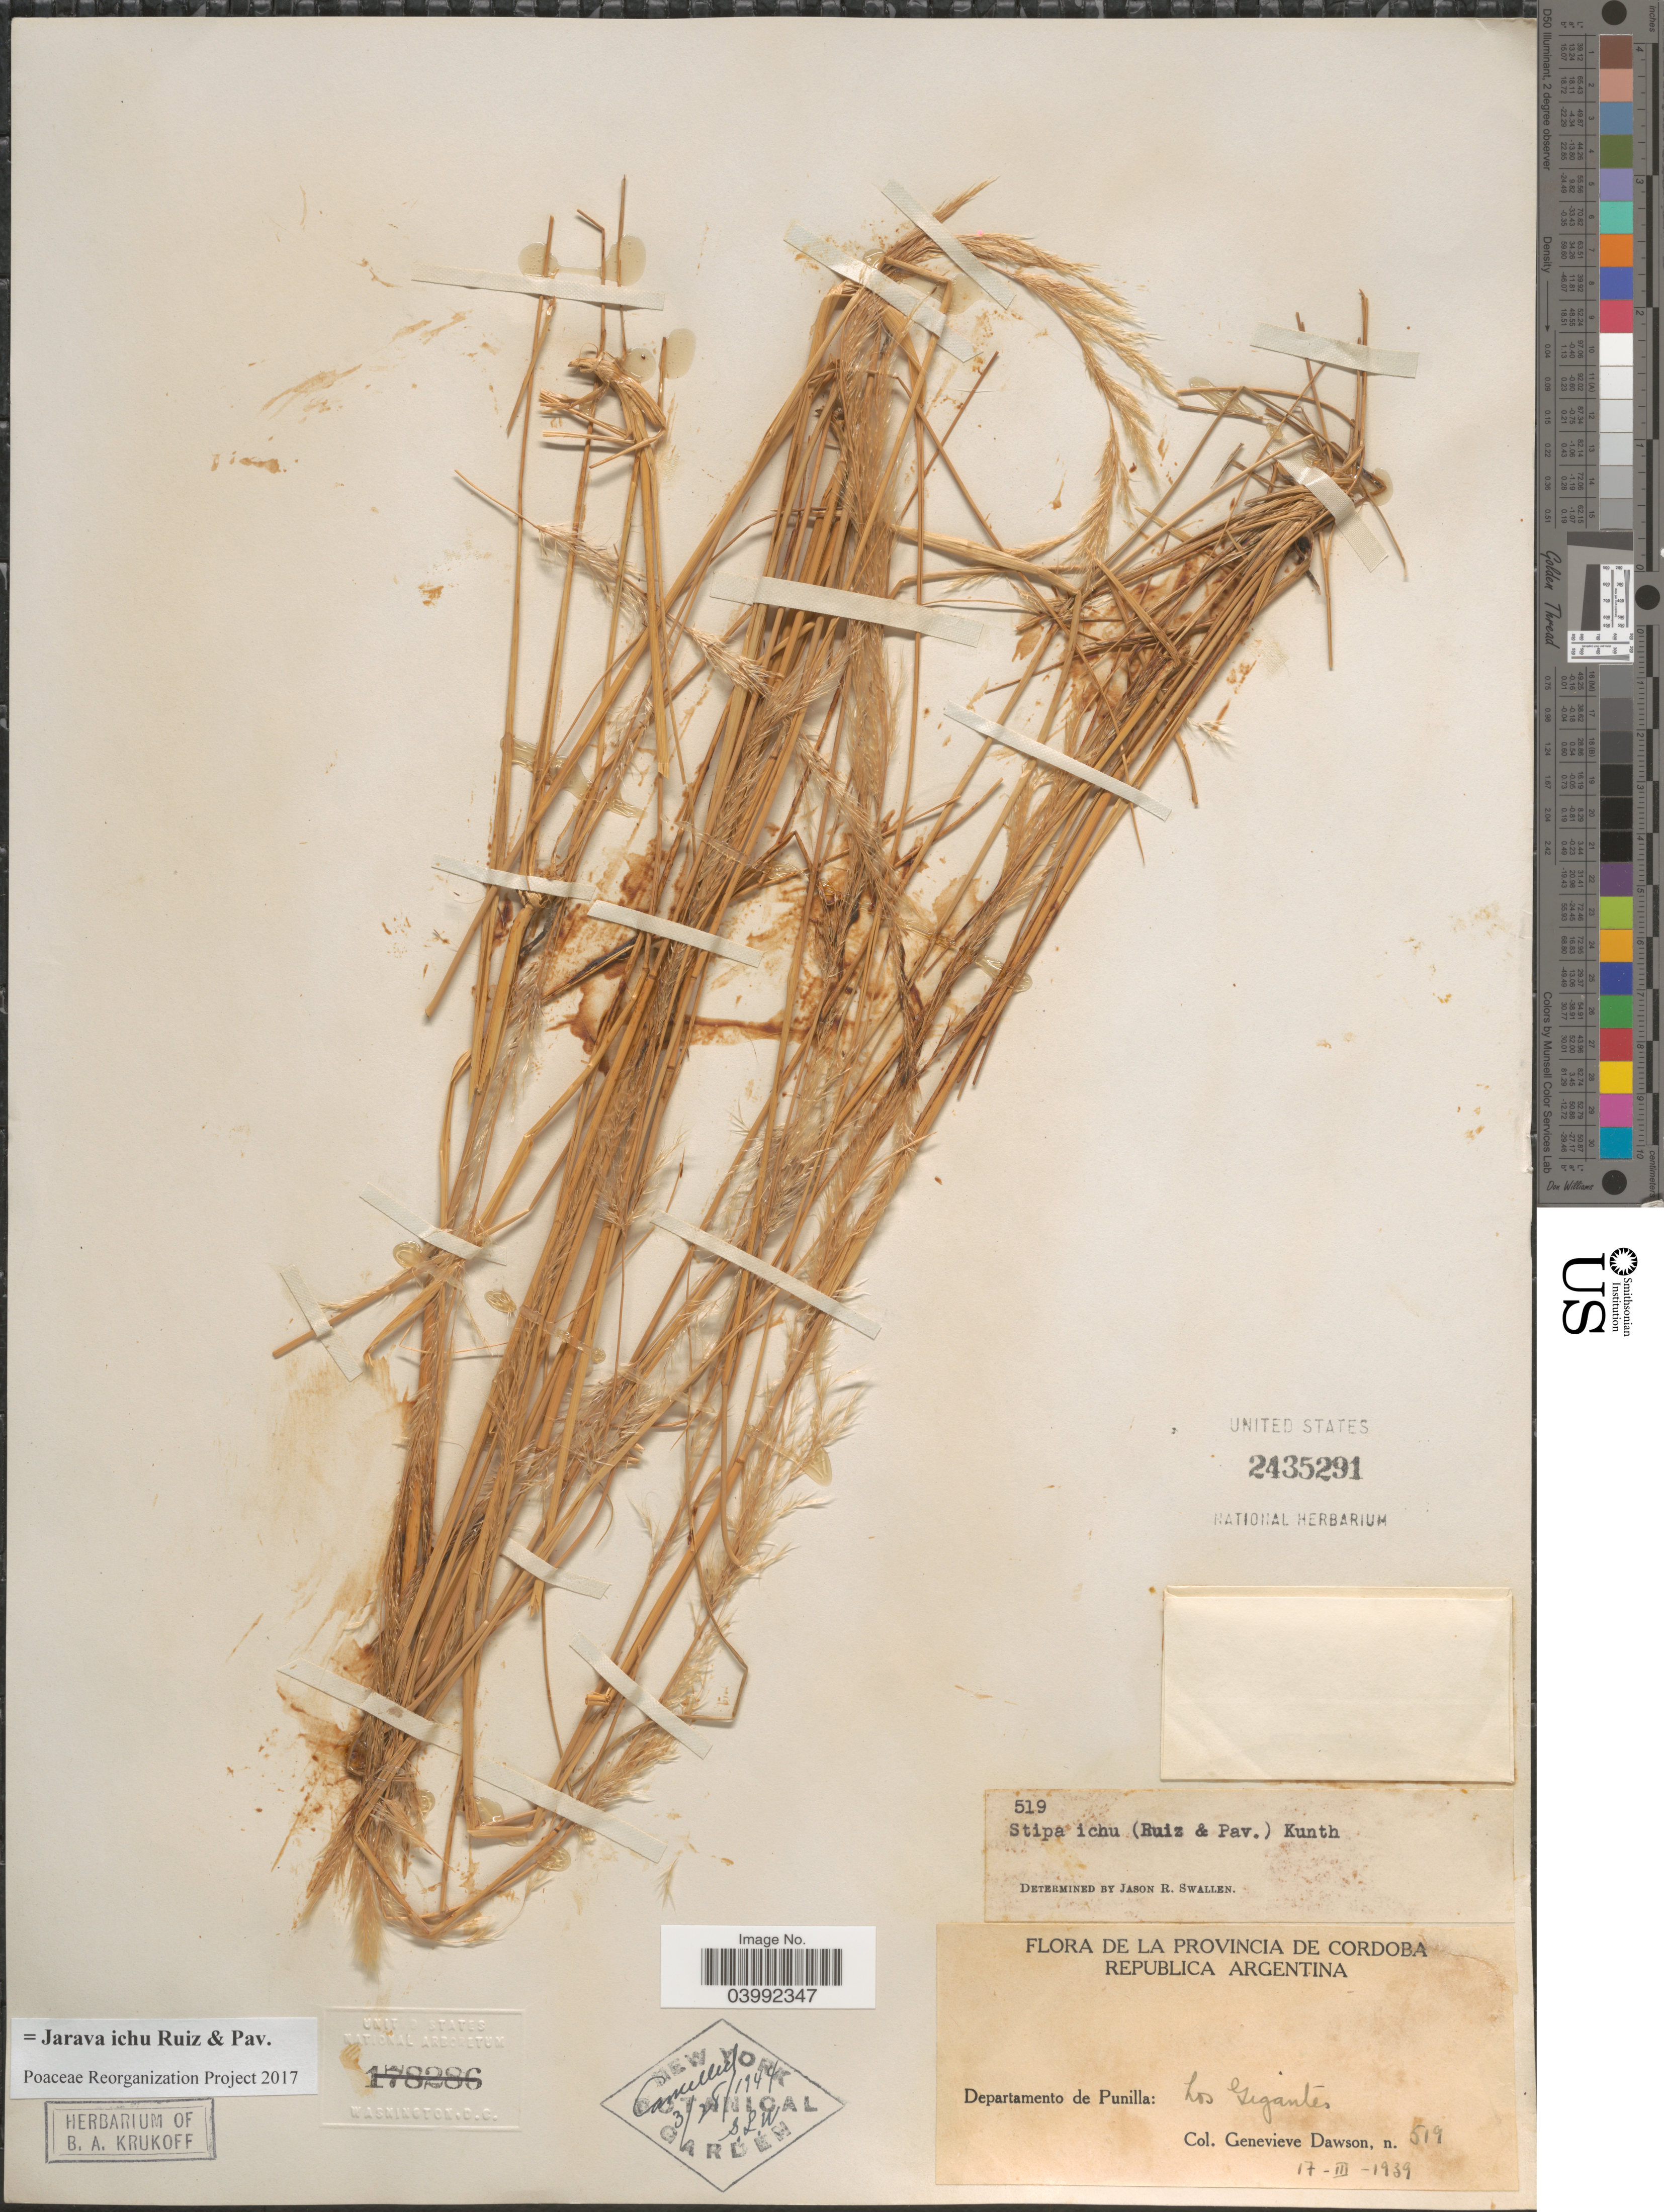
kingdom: Plantae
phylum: Tracheophyta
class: Liliopsida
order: Poales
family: Poaceae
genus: Jarava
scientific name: Jarava ichu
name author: Ruiz & Pav.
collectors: G. Dawson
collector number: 519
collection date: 1939-03-17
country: Argentina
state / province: Cordoba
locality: Departamento de Punilla: Los Gigantes.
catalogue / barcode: US 2435291